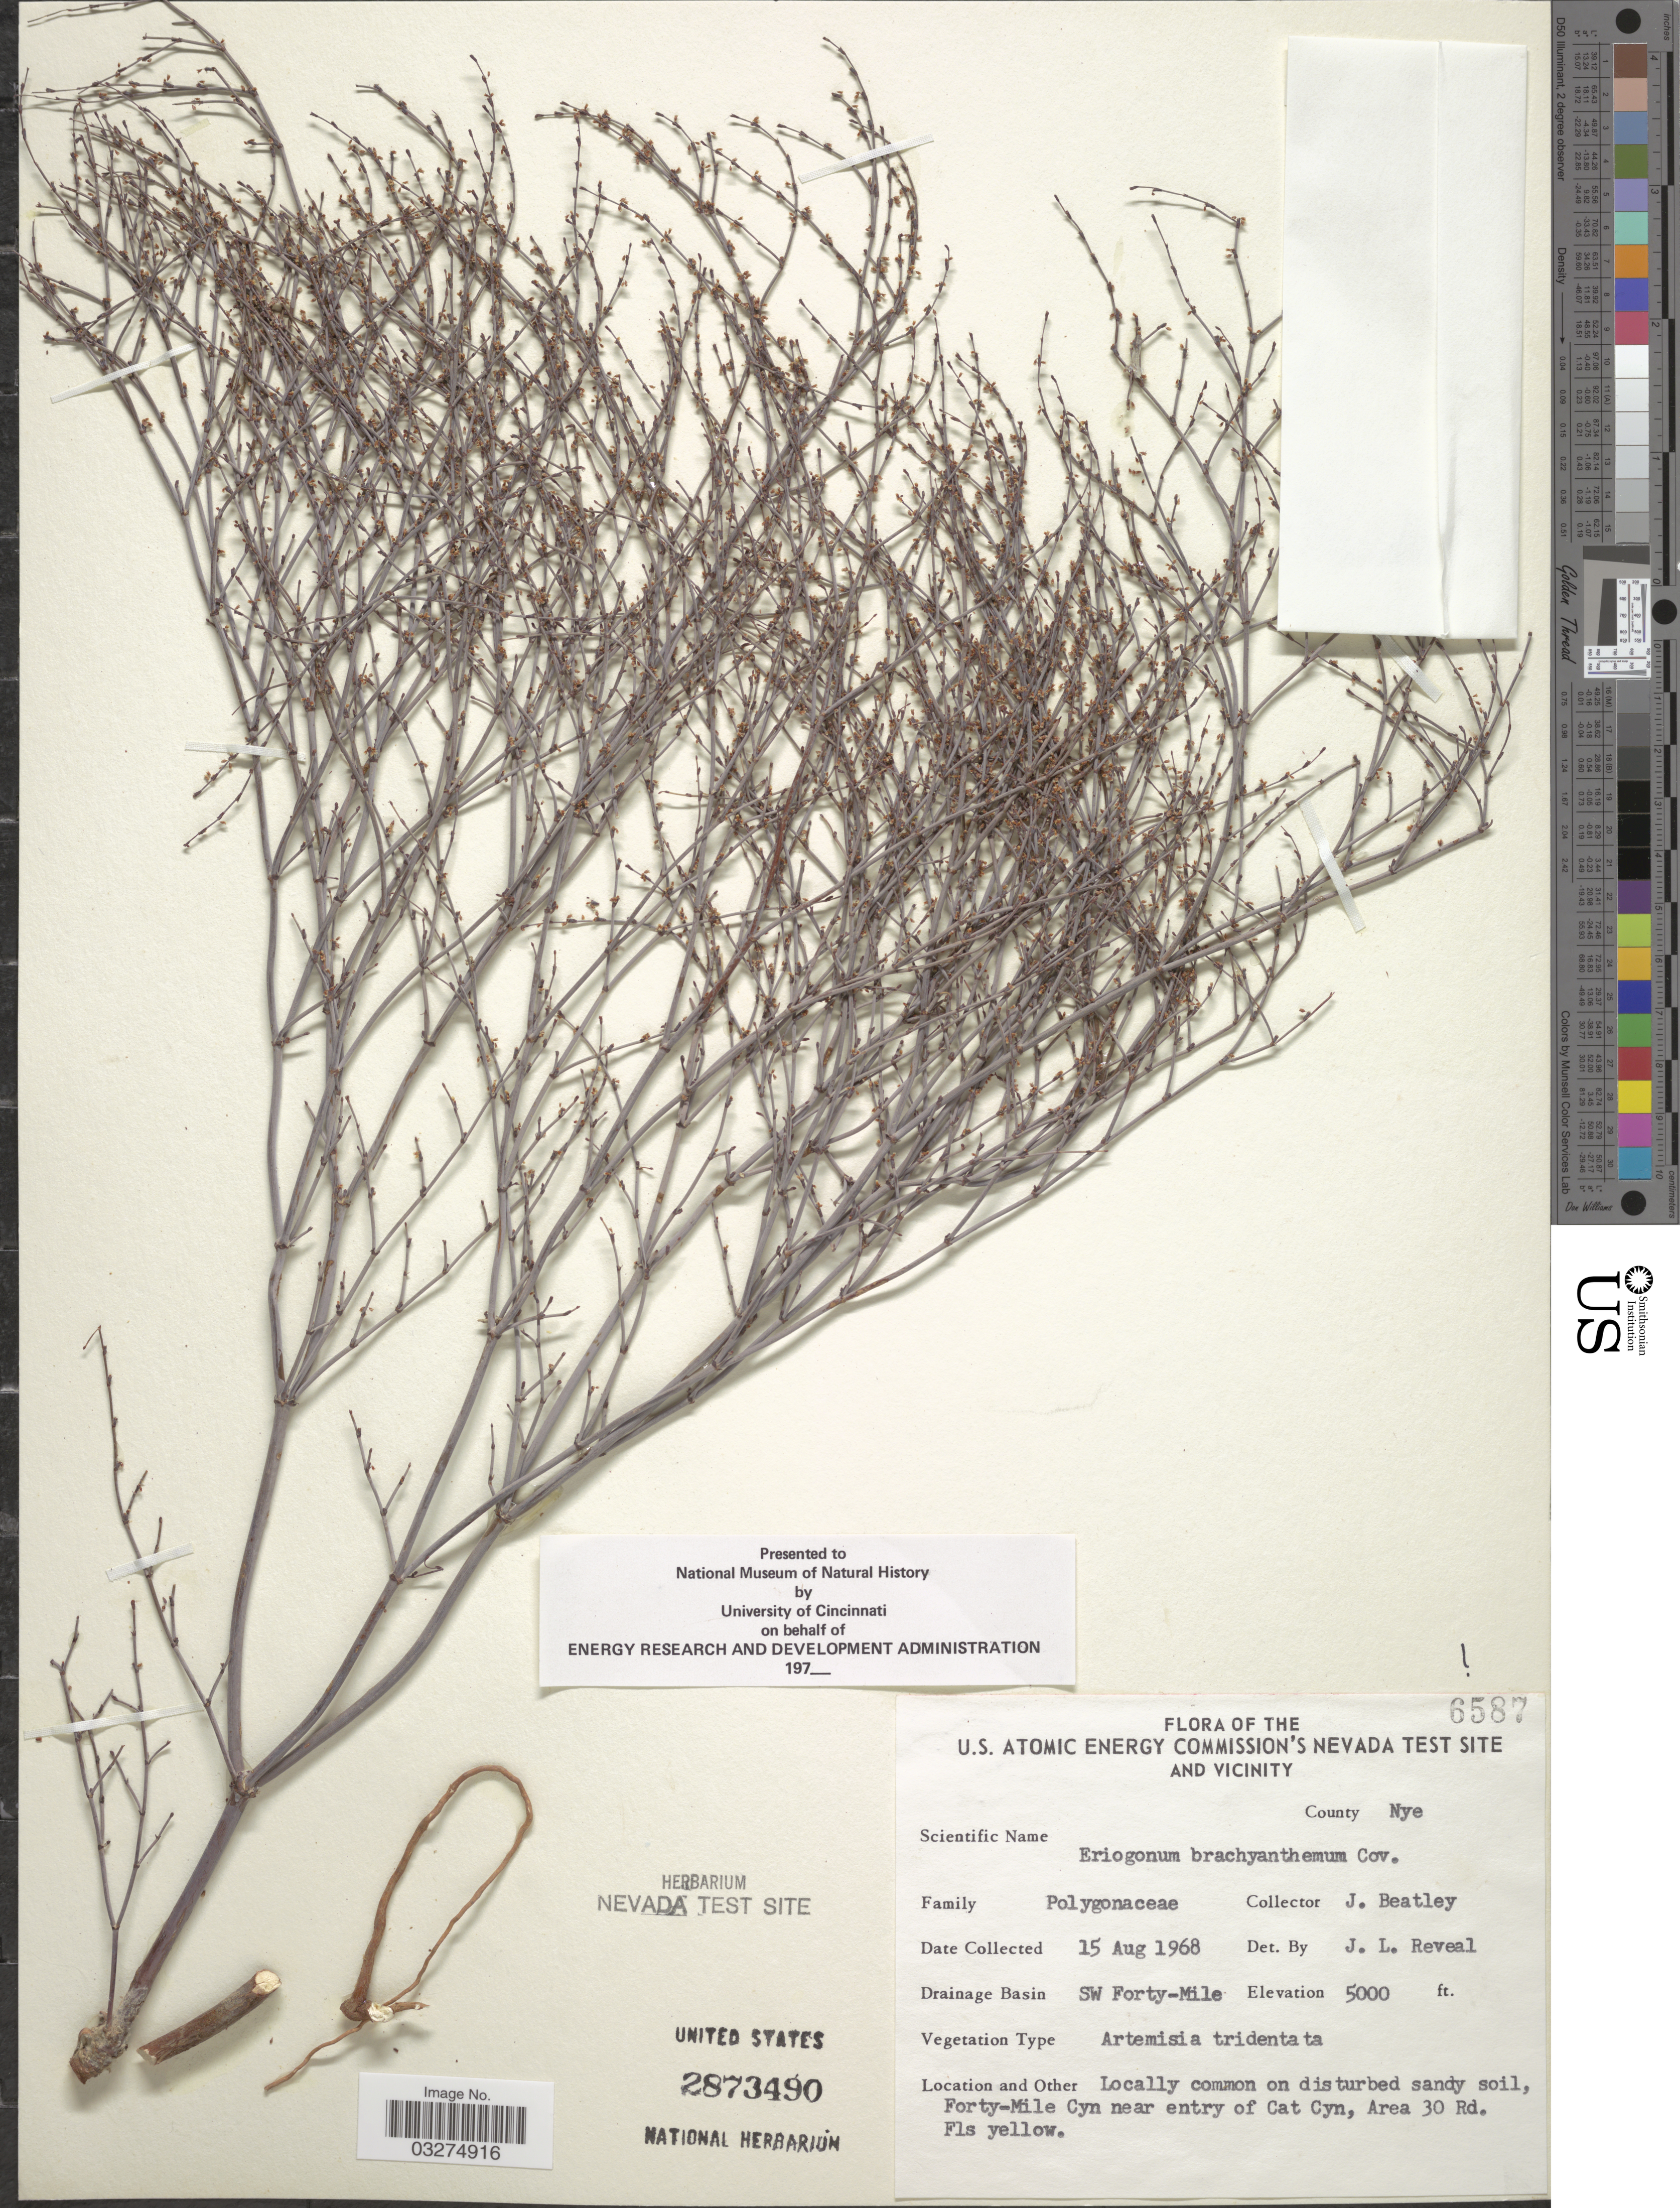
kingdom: Plantae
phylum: Tracheophyta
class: Magnoliopsida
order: Caryophyllales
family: Polygonaceae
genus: Eriogonum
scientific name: Eriogonum brachyanthum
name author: Coville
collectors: J. C. Beatley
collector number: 6587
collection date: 1968-08-15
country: United States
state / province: Nevada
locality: U. S. Atomic Energy Commission's Nevada Test Site and Vicinity. County Nye. Drainage Basin SW Forty-Mile. Forty-Mile Cyn near entry of Cat Cyn, Area 30 Rd.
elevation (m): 1524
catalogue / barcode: US 2873490